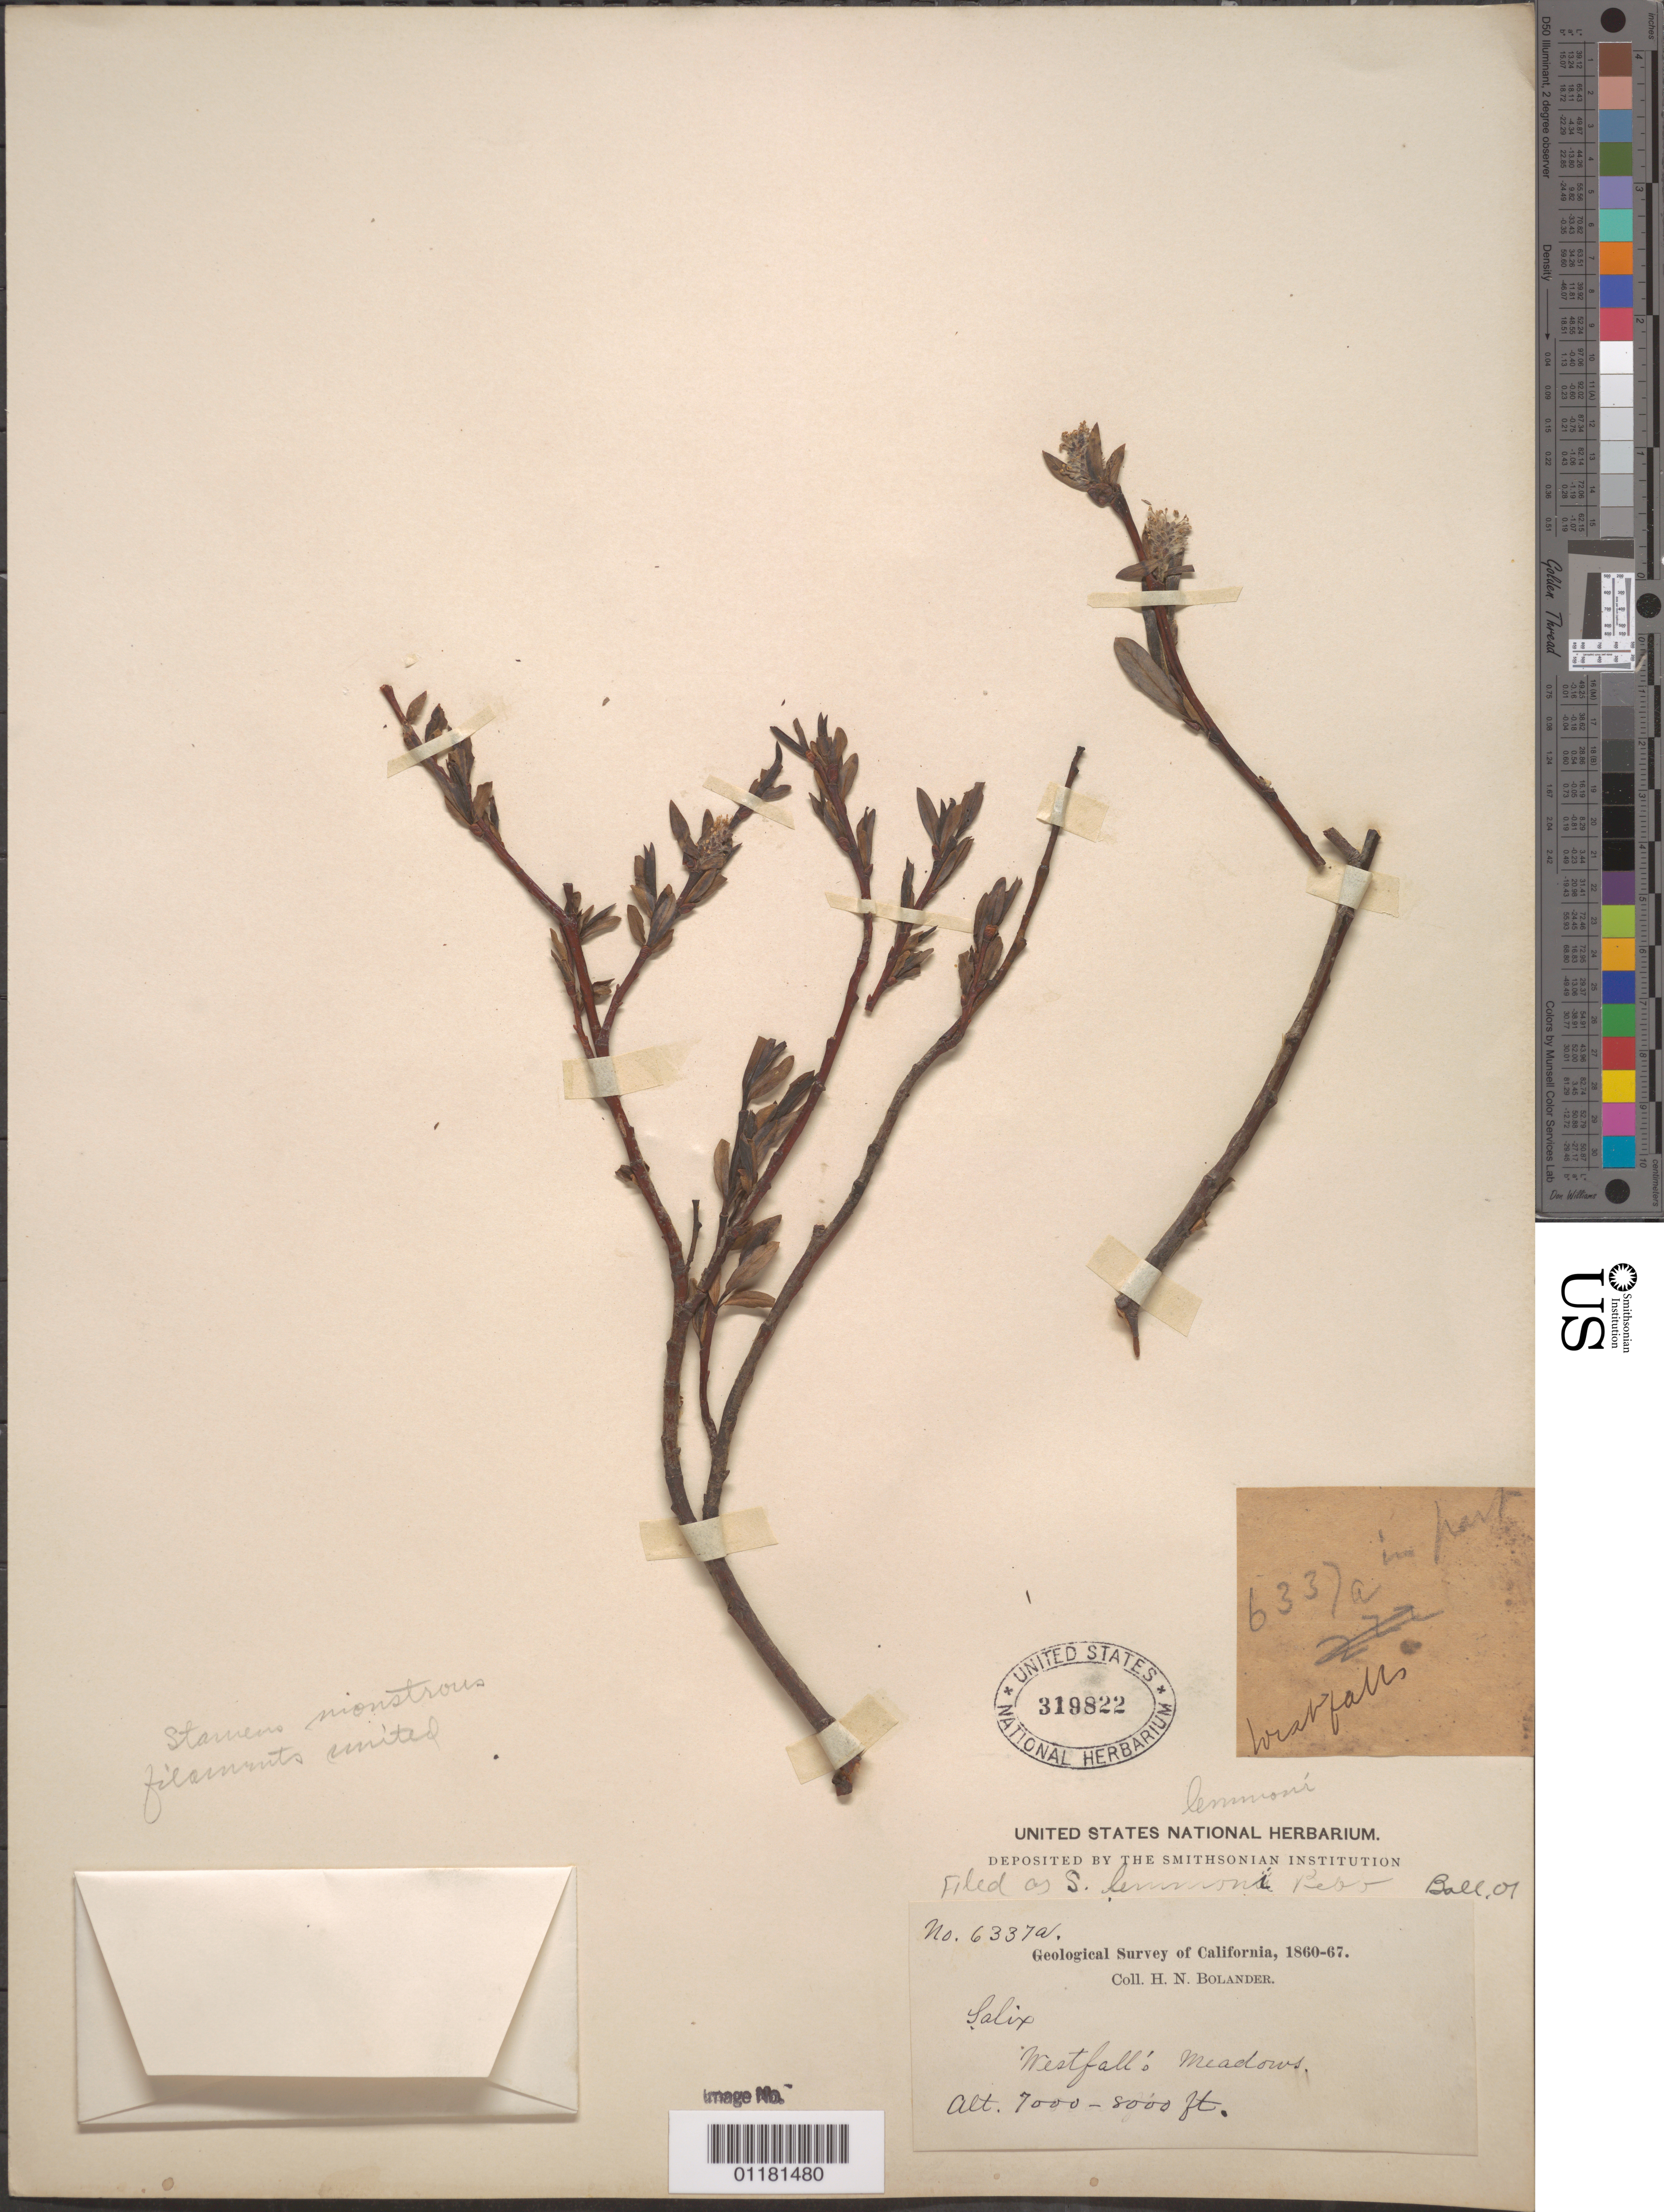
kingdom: Plantae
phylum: Tracheophyta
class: Magnoliopsida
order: Malpighiales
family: Salicaceae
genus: Salix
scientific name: Salix lemmonii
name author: Bebb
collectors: H. Bolander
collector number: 6337a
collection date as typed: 1860 to -- --- 1867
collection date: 1860/1867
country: United States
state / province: California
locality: Westfall's Meadows.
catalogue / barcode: US 319822